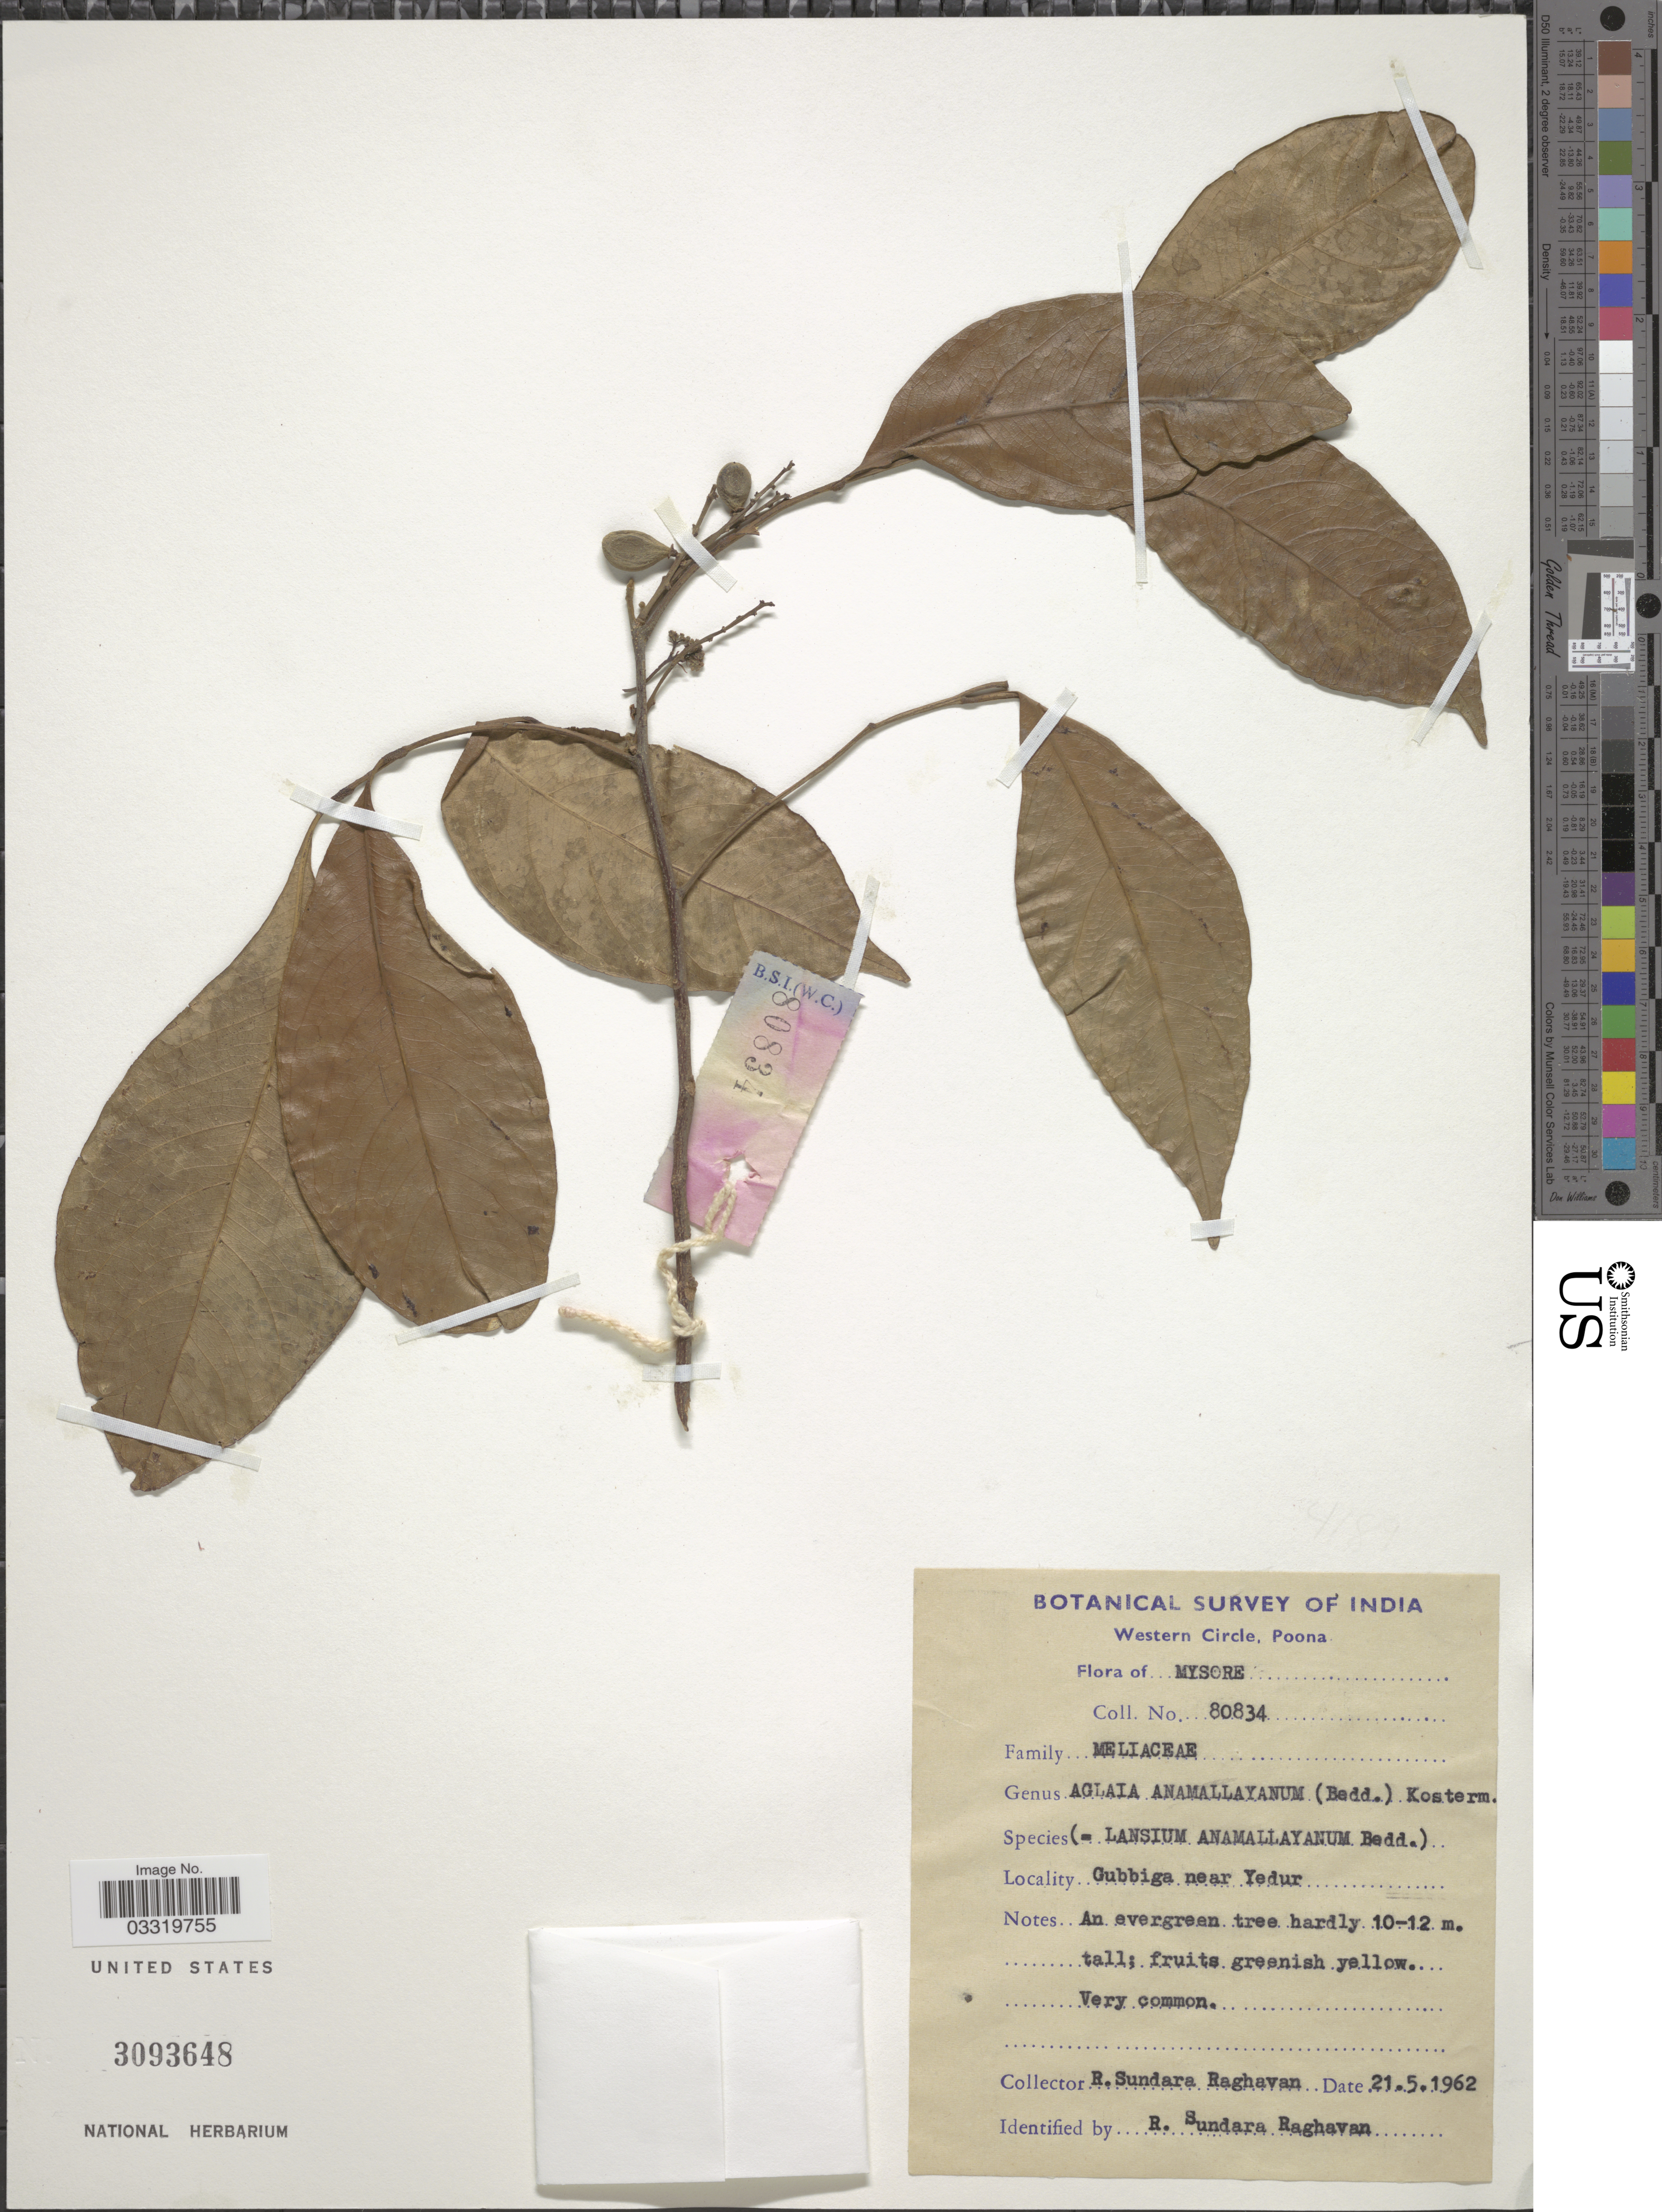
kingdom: Plantae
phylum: Tracheophyta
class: Magnoliopsida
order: Sapindales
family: Meliaceae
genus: Reinwardtiodendron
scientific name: Reinwardtiodendron anamalaiense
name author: Mabb.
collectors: R. Raghavan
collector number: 80834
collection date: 1962-05-21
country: India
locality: Mysore, Gubbiga near Yedur.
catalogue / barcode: US 3093648